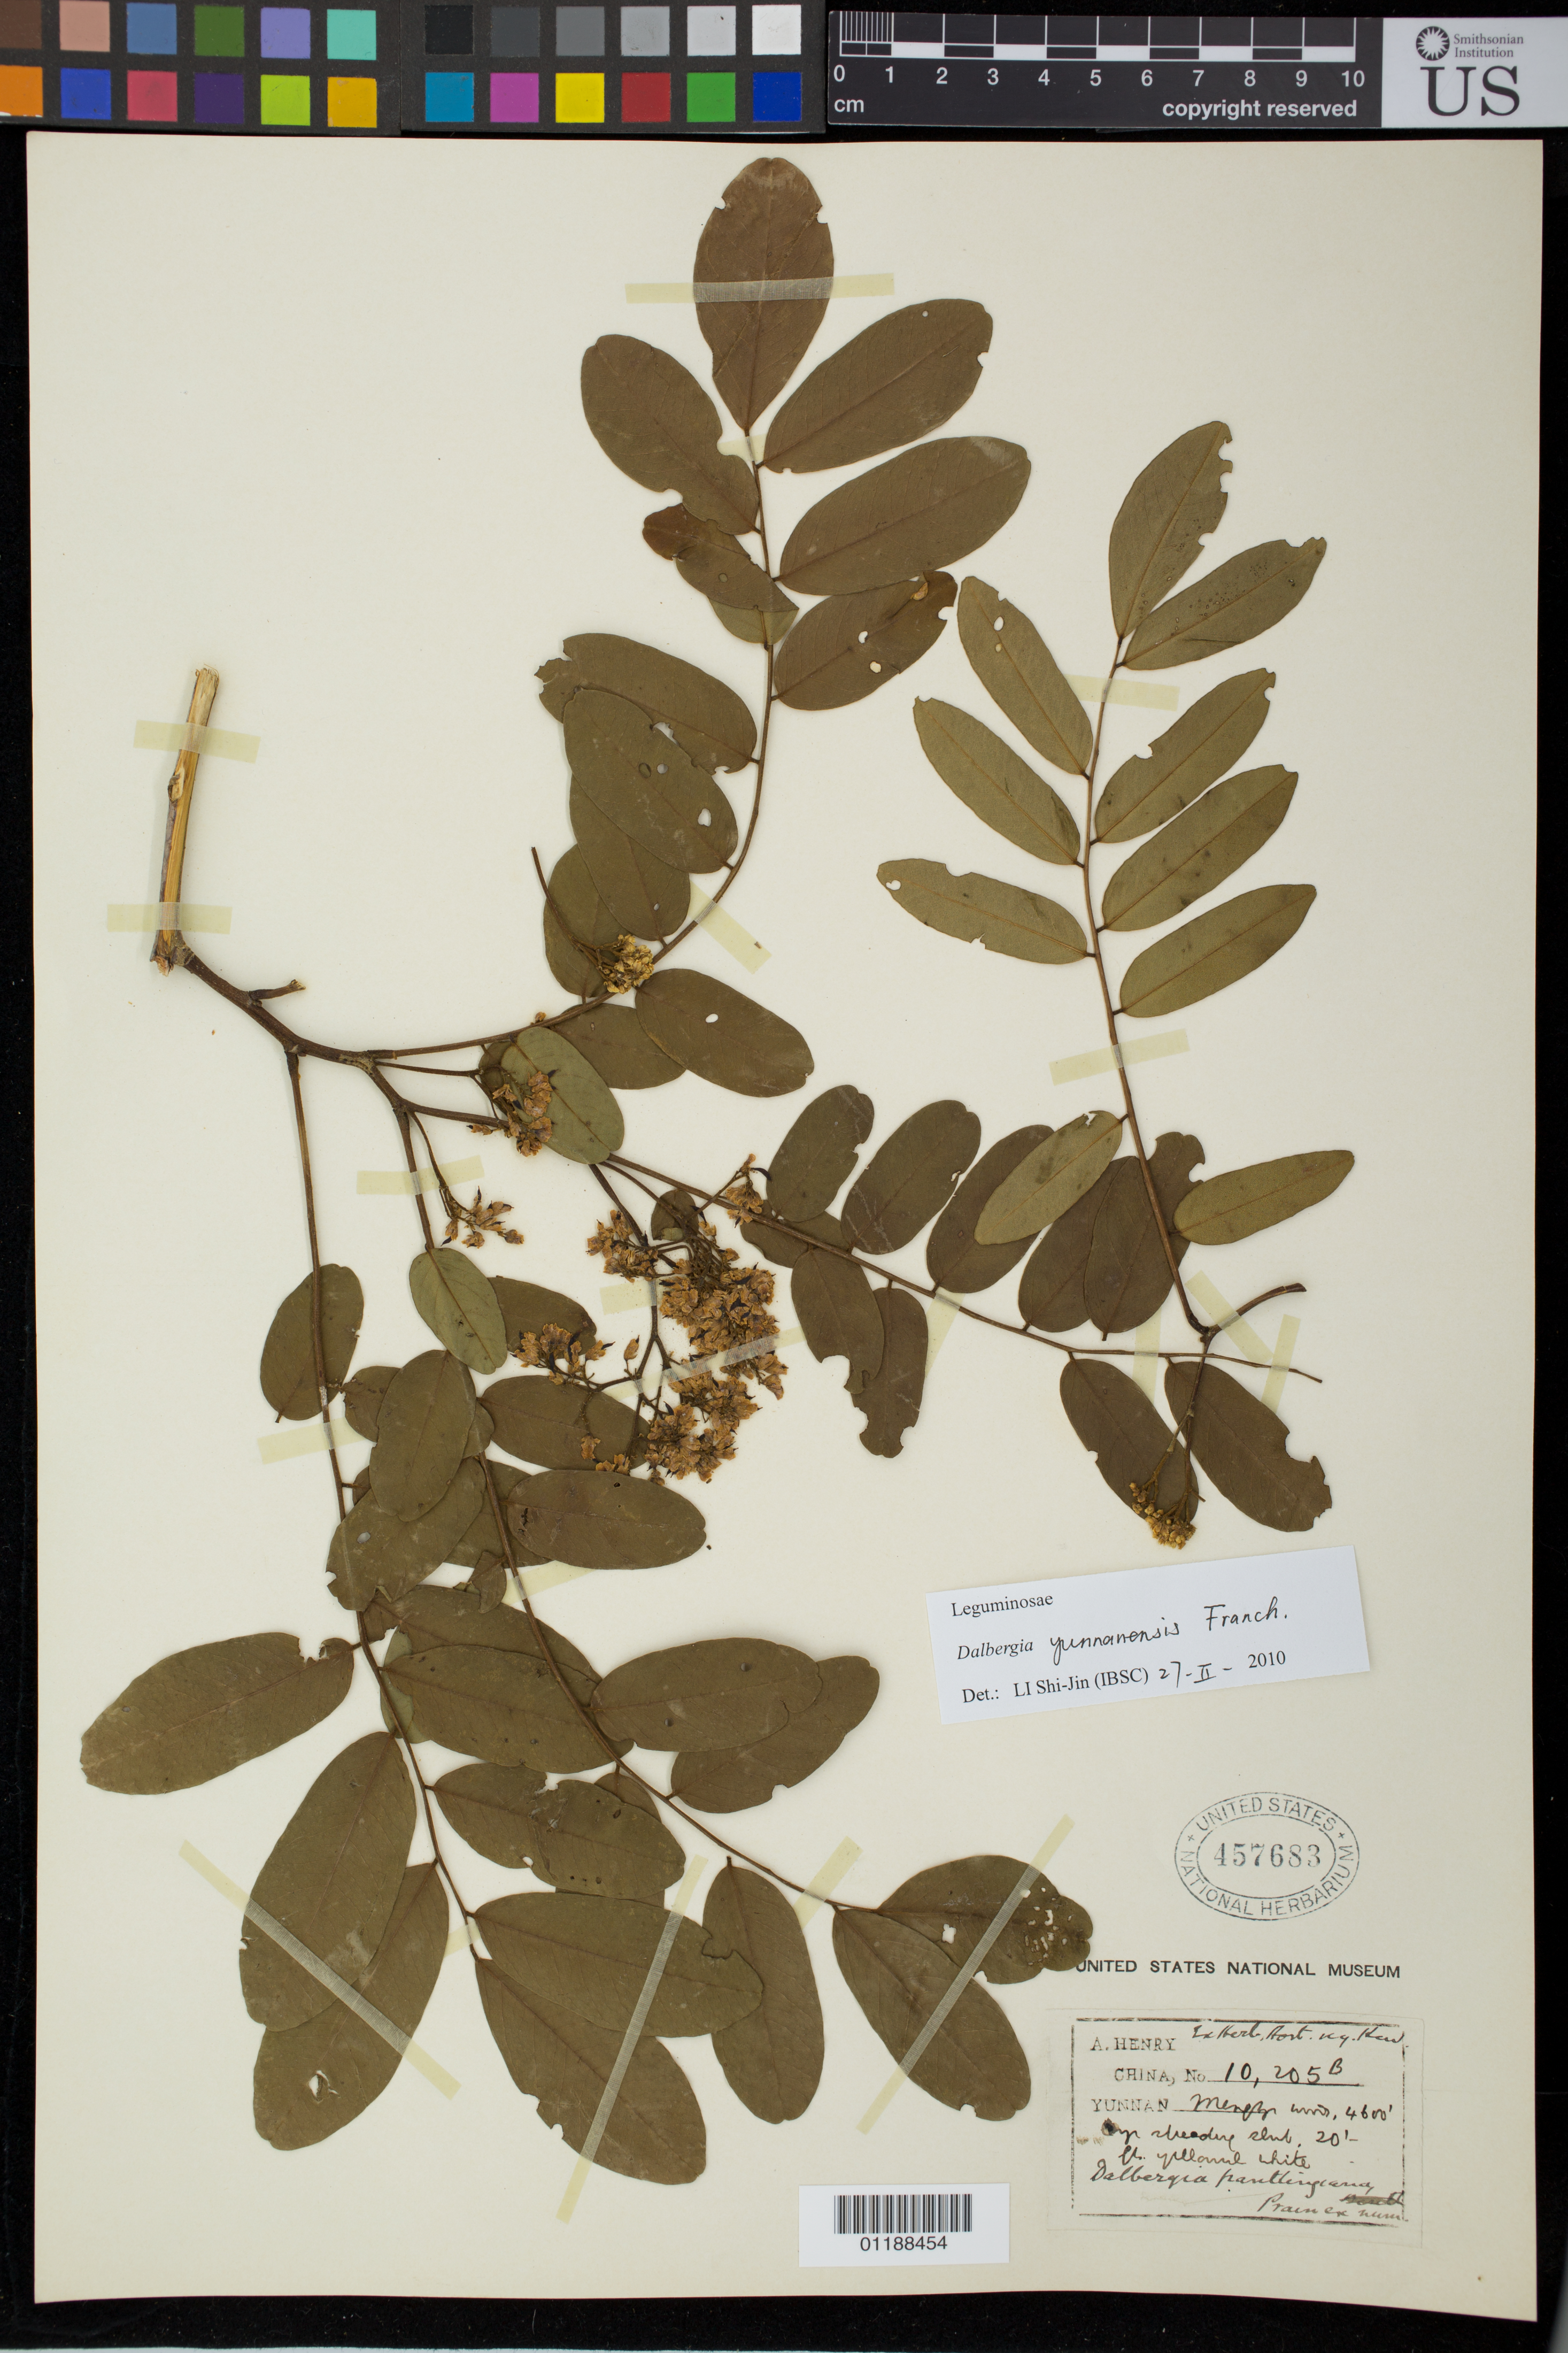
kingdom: Plantae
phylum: Tracheophyta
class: Magnoliopsida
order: Fabales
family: Fabaceae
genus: Dalbergia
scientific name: Dalbergia yunnanensis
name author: Franch.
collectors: A. Henry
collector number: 10205 B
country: China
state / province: Yunnan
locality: Mengtze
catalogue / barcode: US 457683